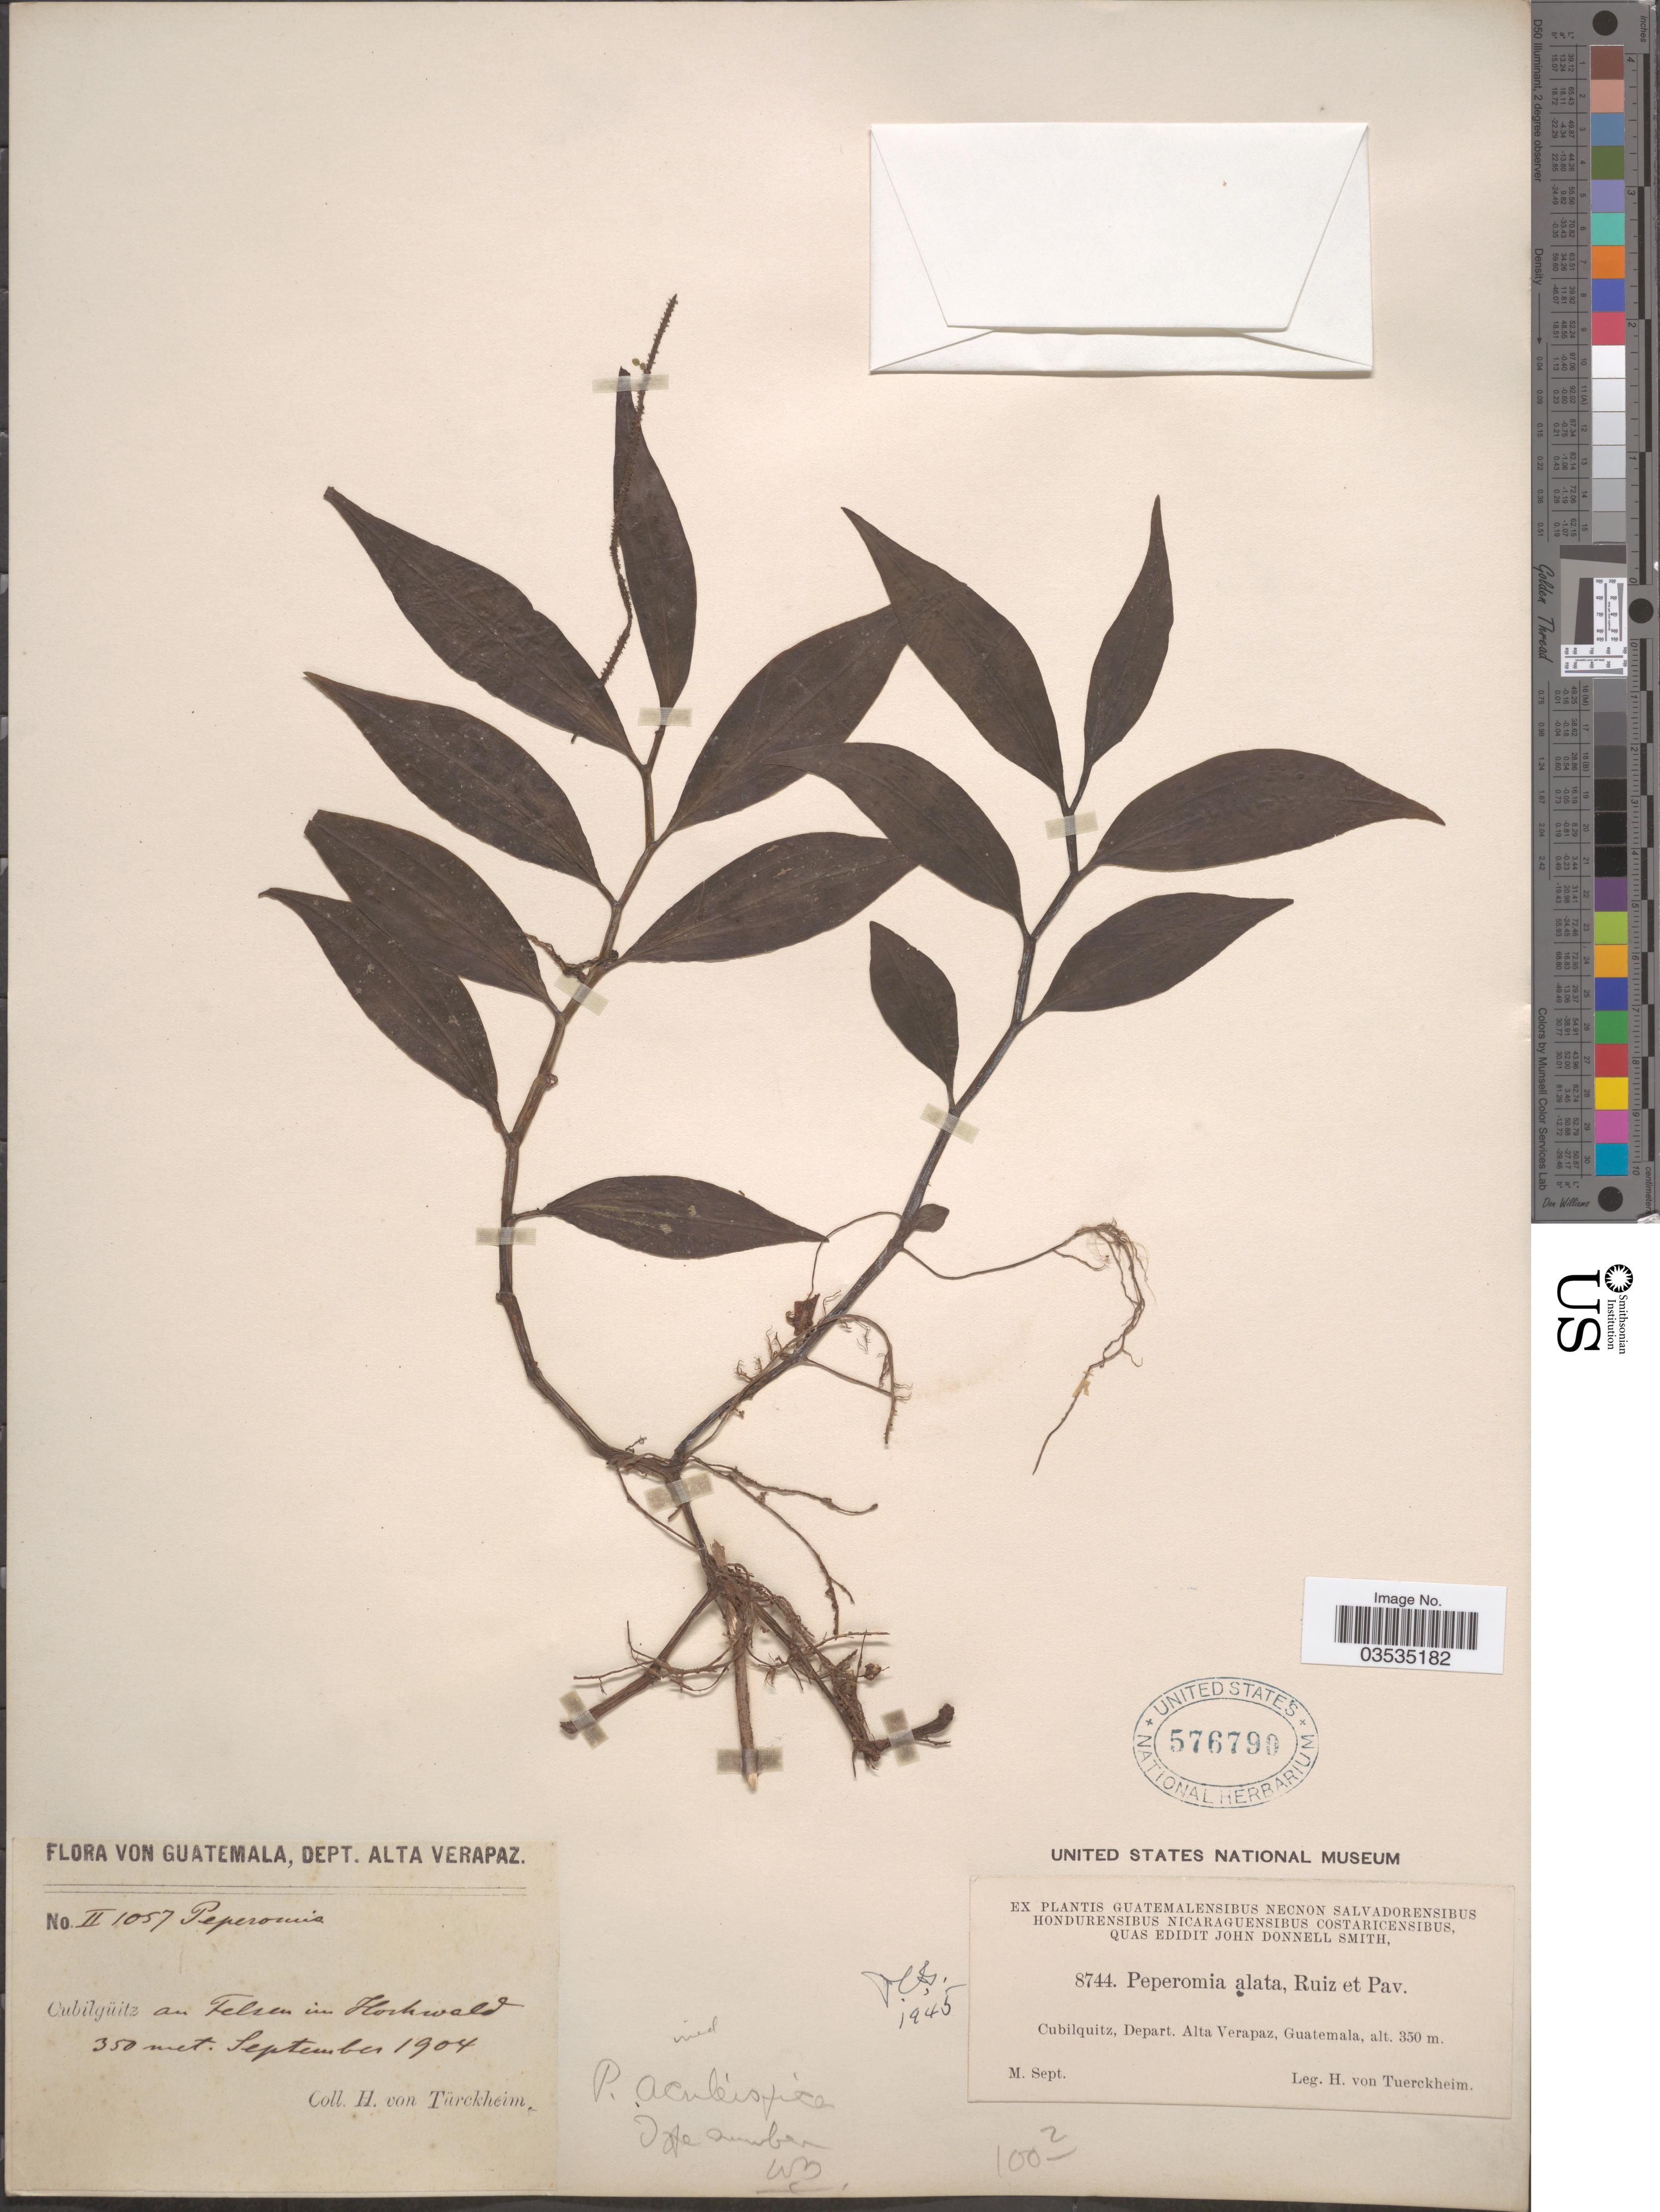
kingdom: Plantae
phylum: Tracheophyta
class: Magnoliopsida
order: Piperales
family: Piperaceae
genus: Peperomia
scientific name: Peperomia alata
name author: Ruiz & Pav.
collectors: H. von Türckheim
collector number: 8744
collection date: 1904-09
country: Guatemala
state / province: Alta Verapaz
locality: Cubilquitz, Depart. Alta Verapaz.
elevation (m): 350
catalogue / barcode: US 576790